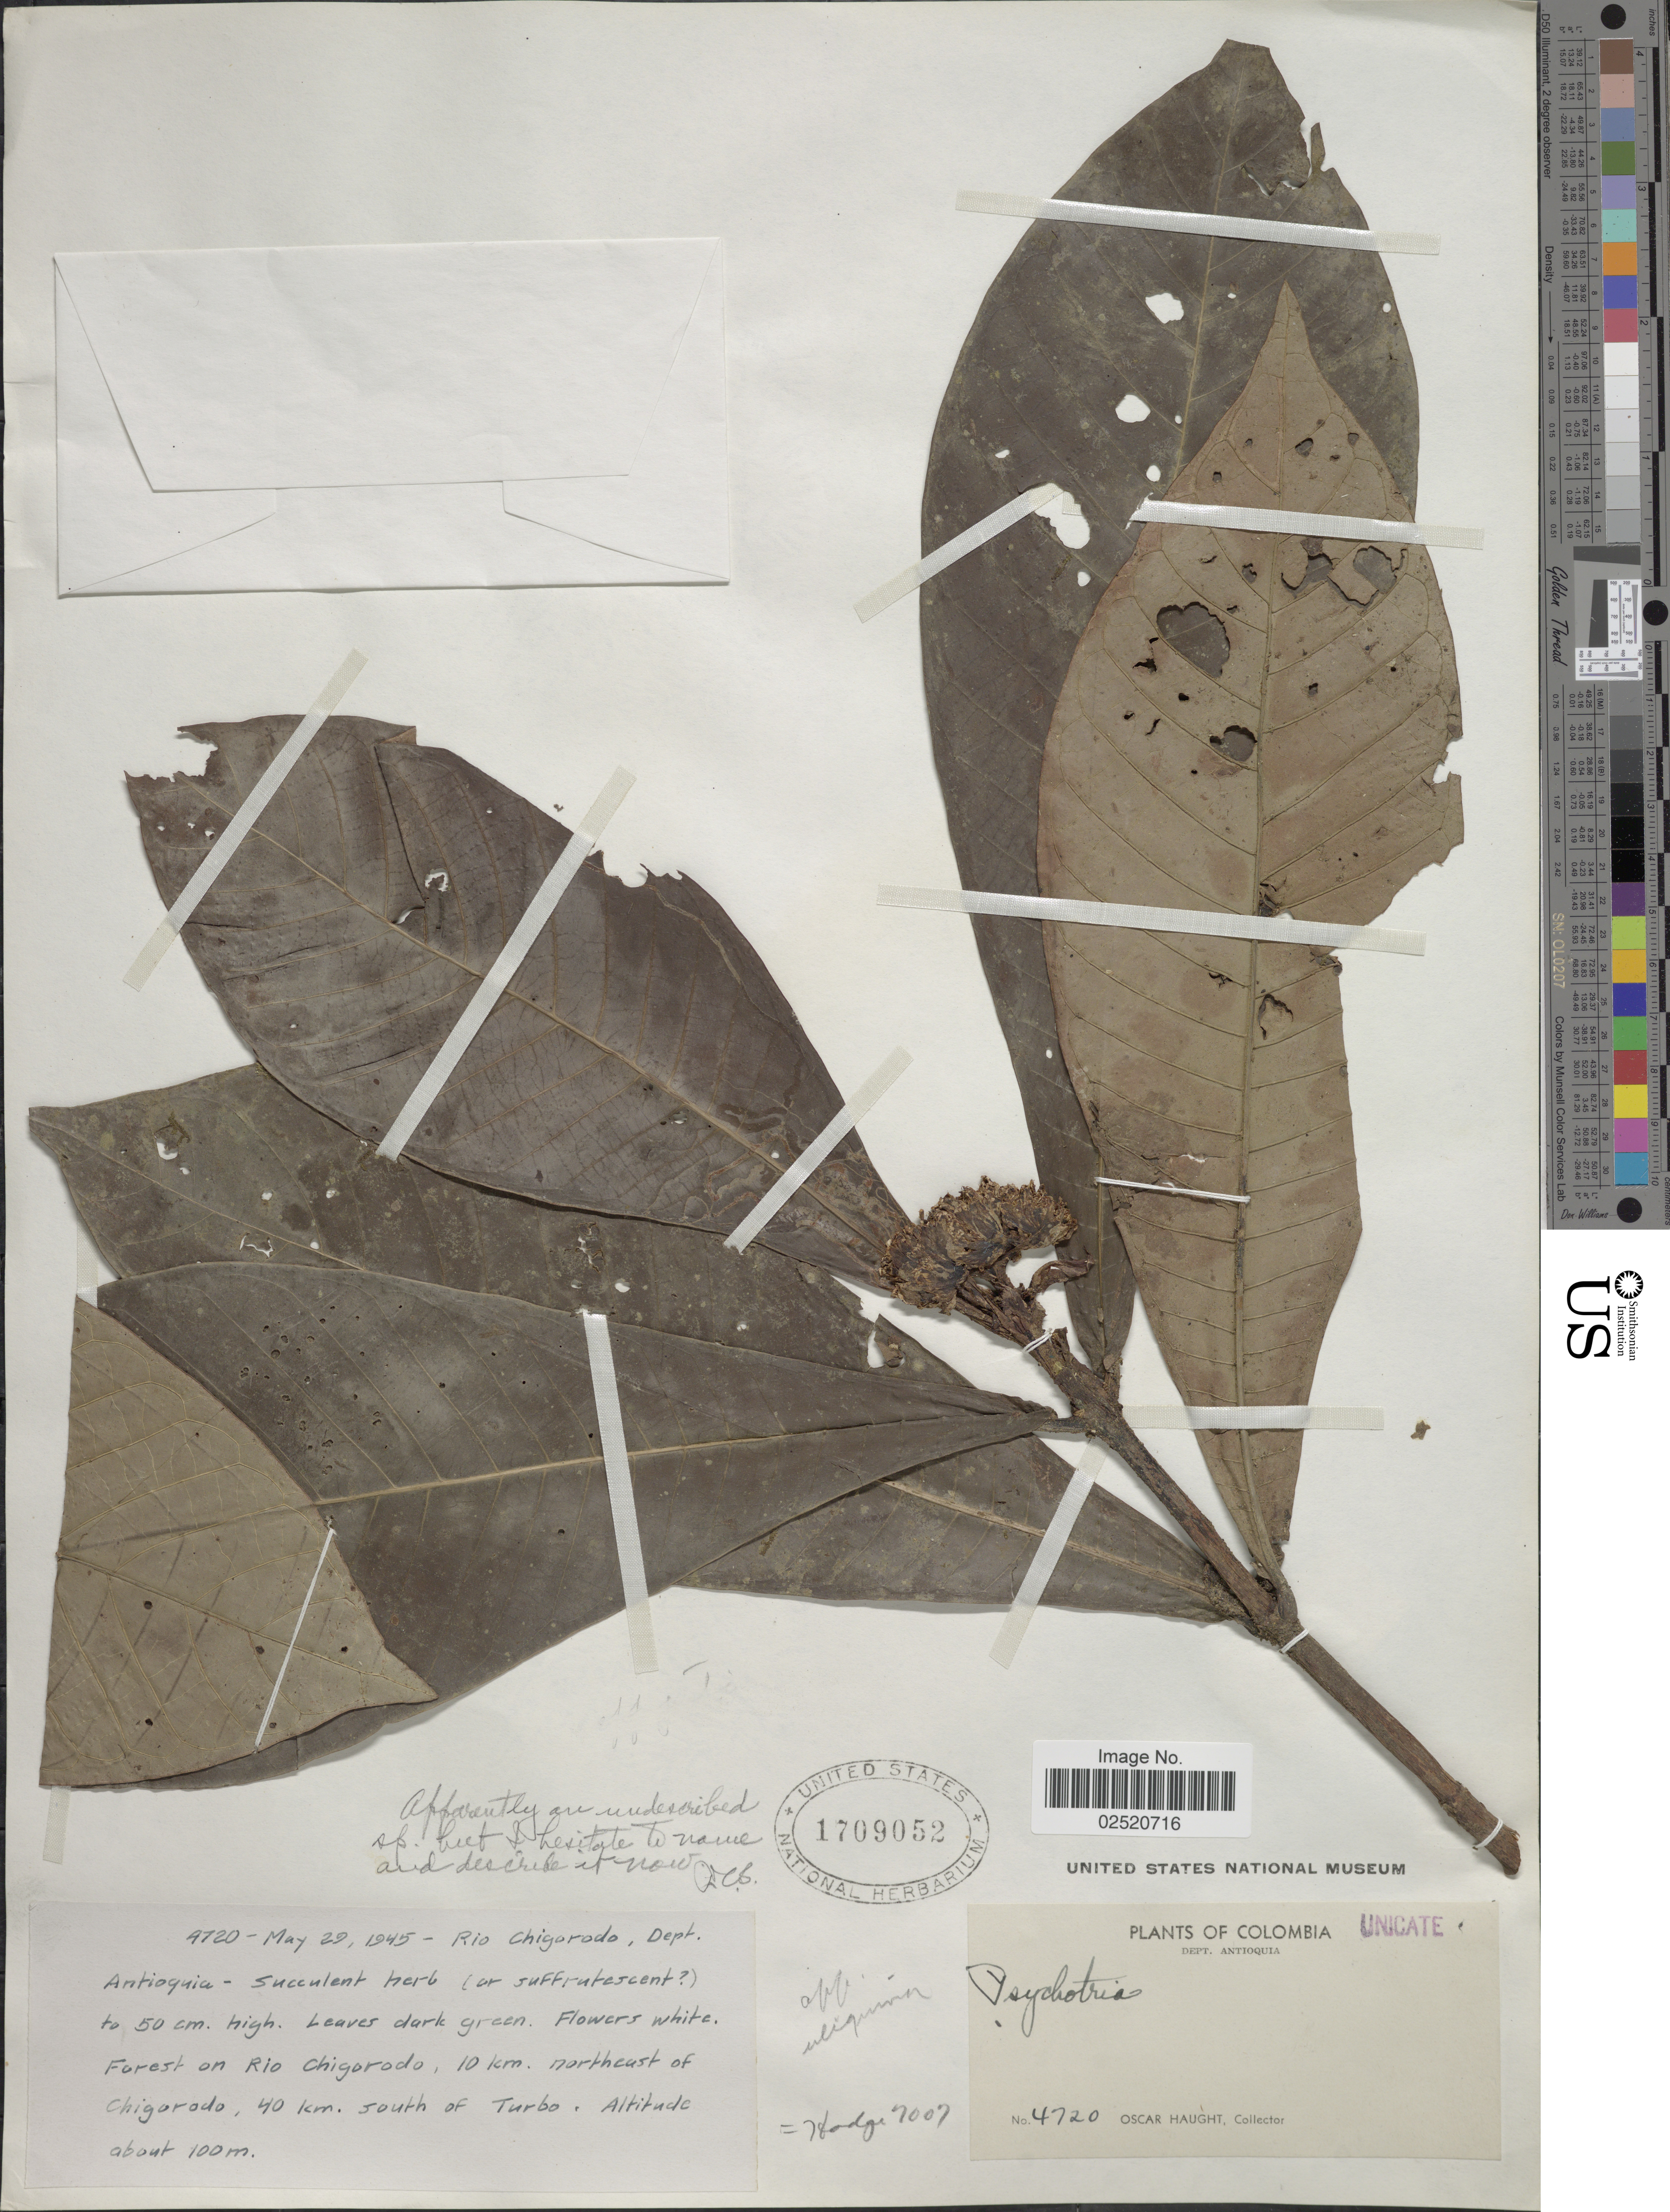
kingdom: Plantae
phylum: Tracheophyta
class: Magnoliopsida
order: Gentianales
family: Rubiaceae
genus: Psychotria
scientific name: Psychotria sp.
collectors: O. Haught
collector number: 4720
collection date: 1945-05-29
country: Colombia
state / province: Antioquia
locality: Rio Chigorodo, 10 km. northeast of Chigorodo, 40 km. south of Turbo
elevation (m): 100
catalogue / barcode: US 1709052